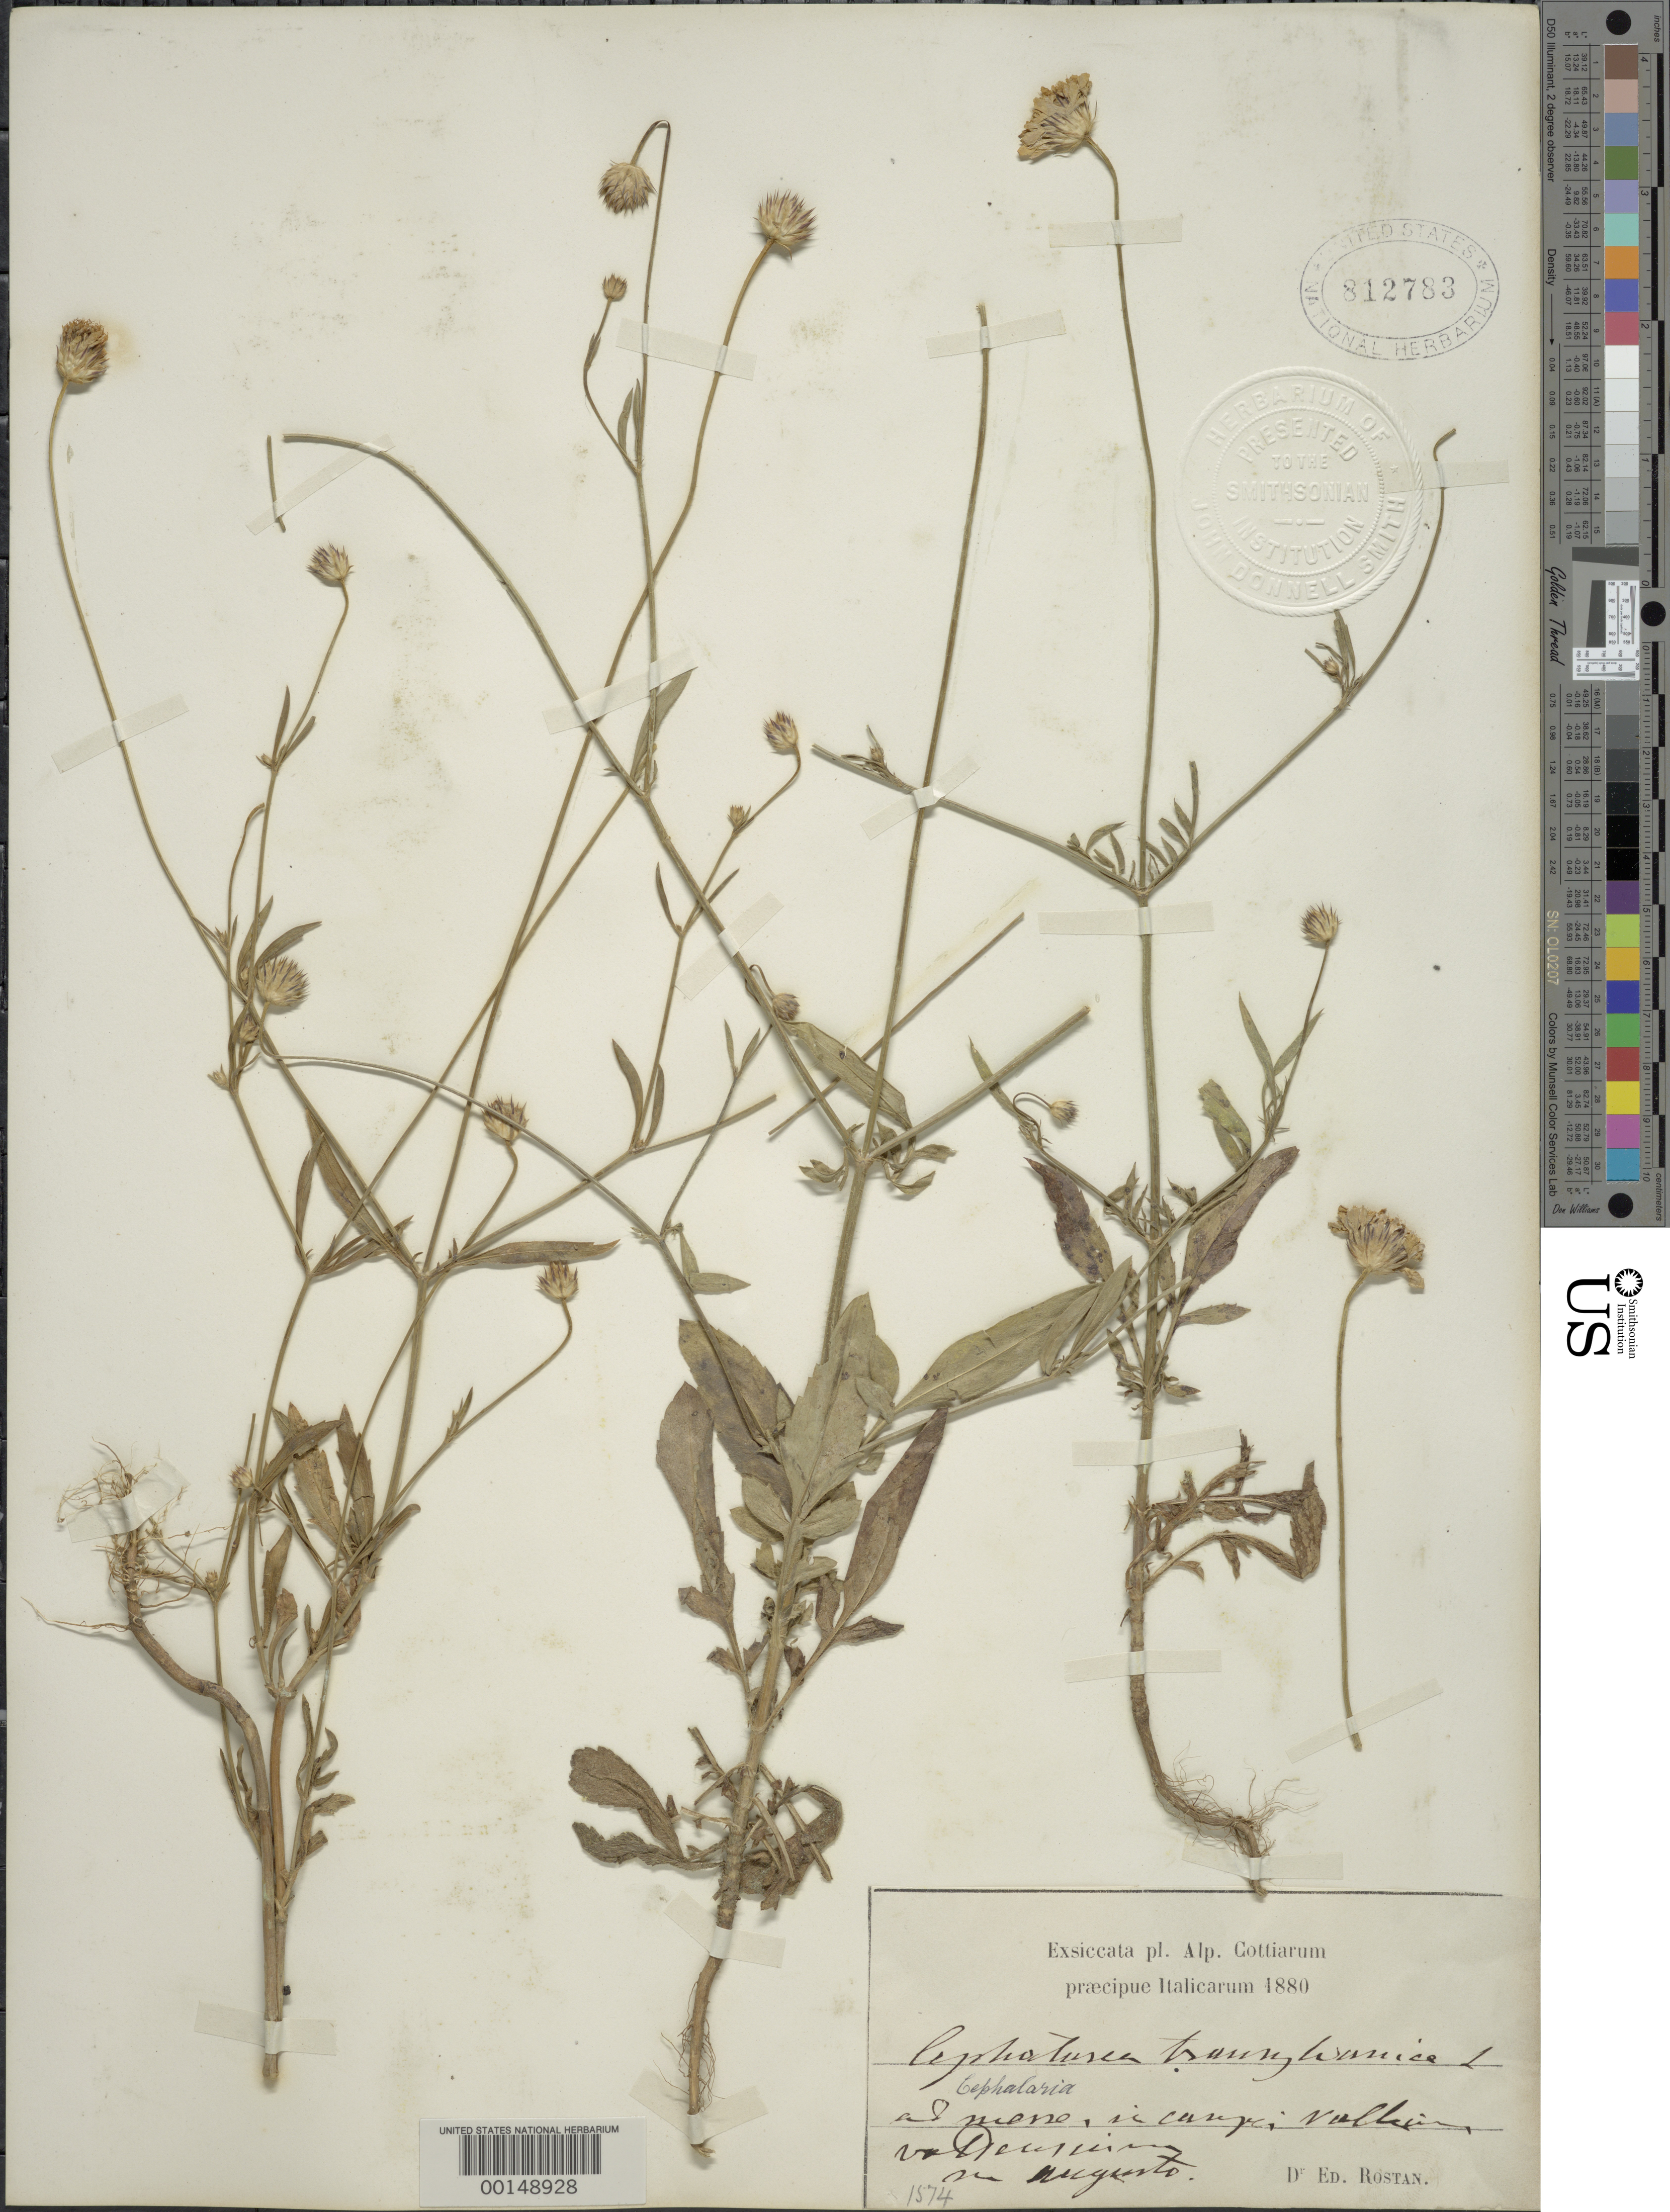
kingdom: Plantae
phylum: Tracheophyta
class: Magnoliopsida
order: Dipsacales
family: Caprifoliaceae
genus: Cephalaria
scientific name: Cephalaria transylvanica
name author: (L.) Roem. & Schult.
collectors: E. Rostan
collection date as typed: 1880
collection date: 1880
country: Italy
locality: Exsiccata pl. Alp. Cottiarum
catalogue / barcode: US 812783